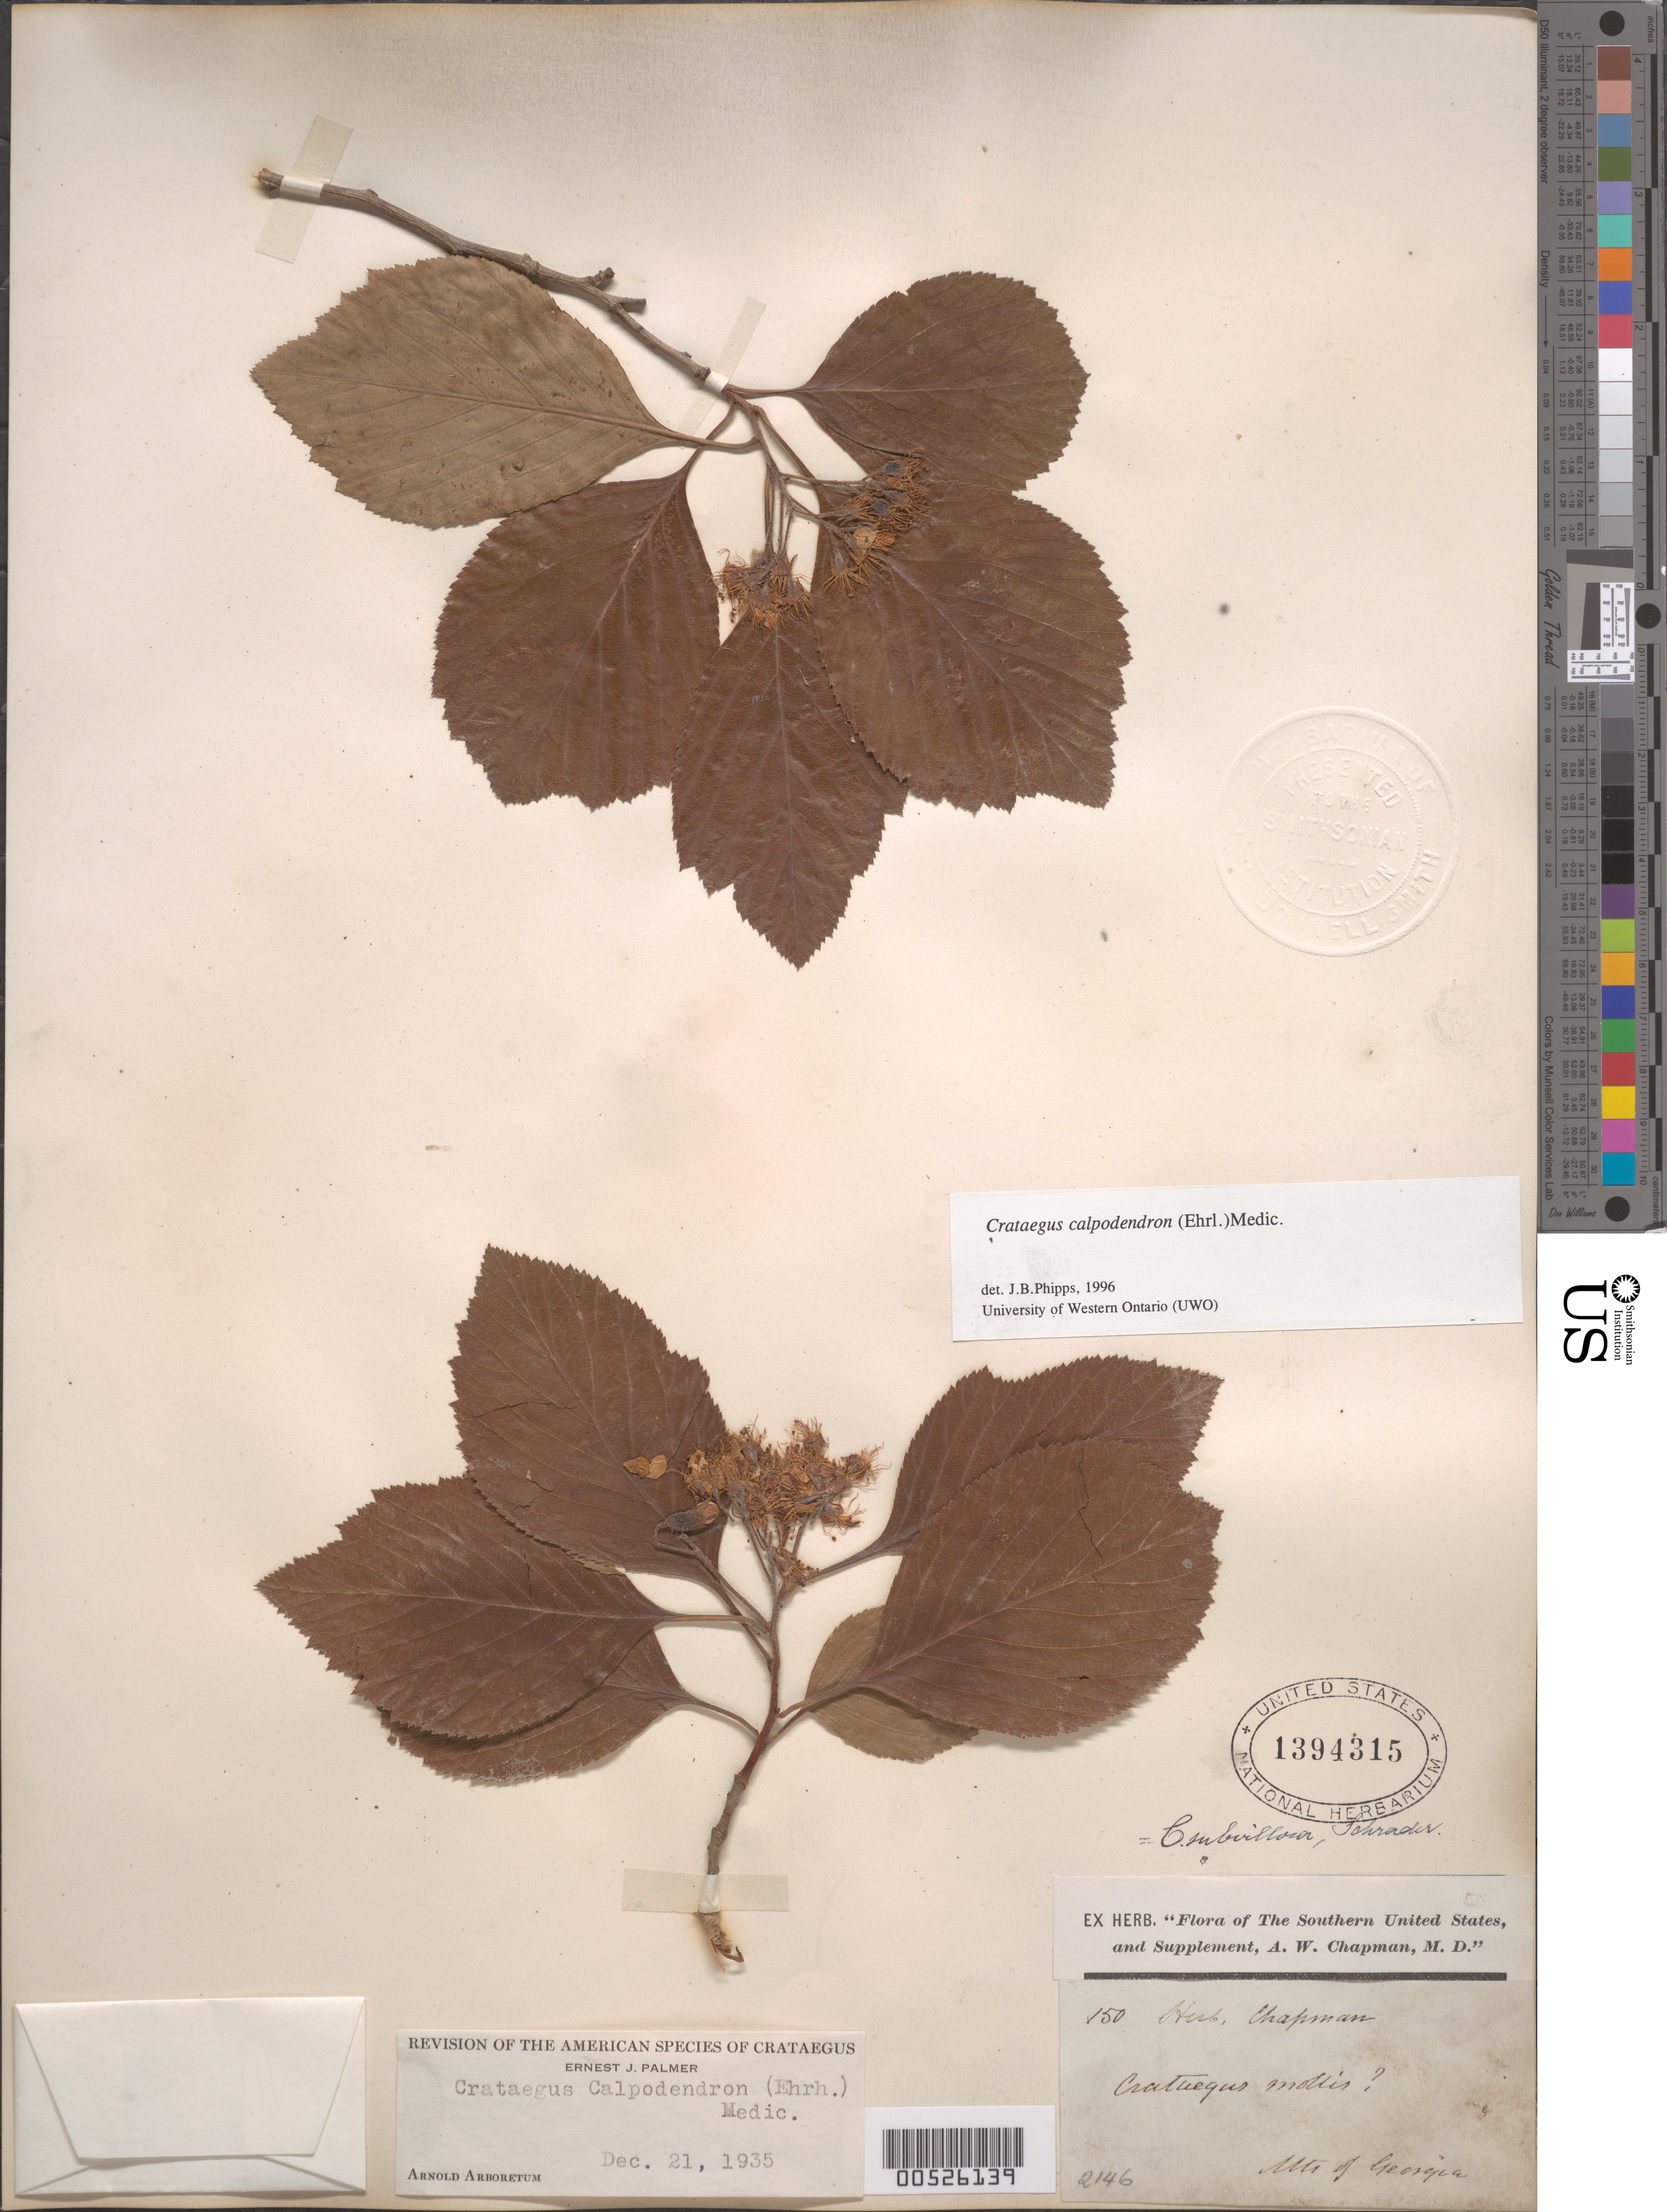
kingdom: Plantae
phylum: Tracheophyta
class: Magnoliopsida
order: Rosales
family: Rosaceae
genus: Crataegus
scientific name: Crataegus calpodendron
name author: (Ehrh.) Medik.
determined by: Palmer, E. J.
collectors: ex herb. Chapman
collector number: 150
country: United States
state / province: Georgia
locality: Mtns of Georgia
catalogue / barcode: US 1394315